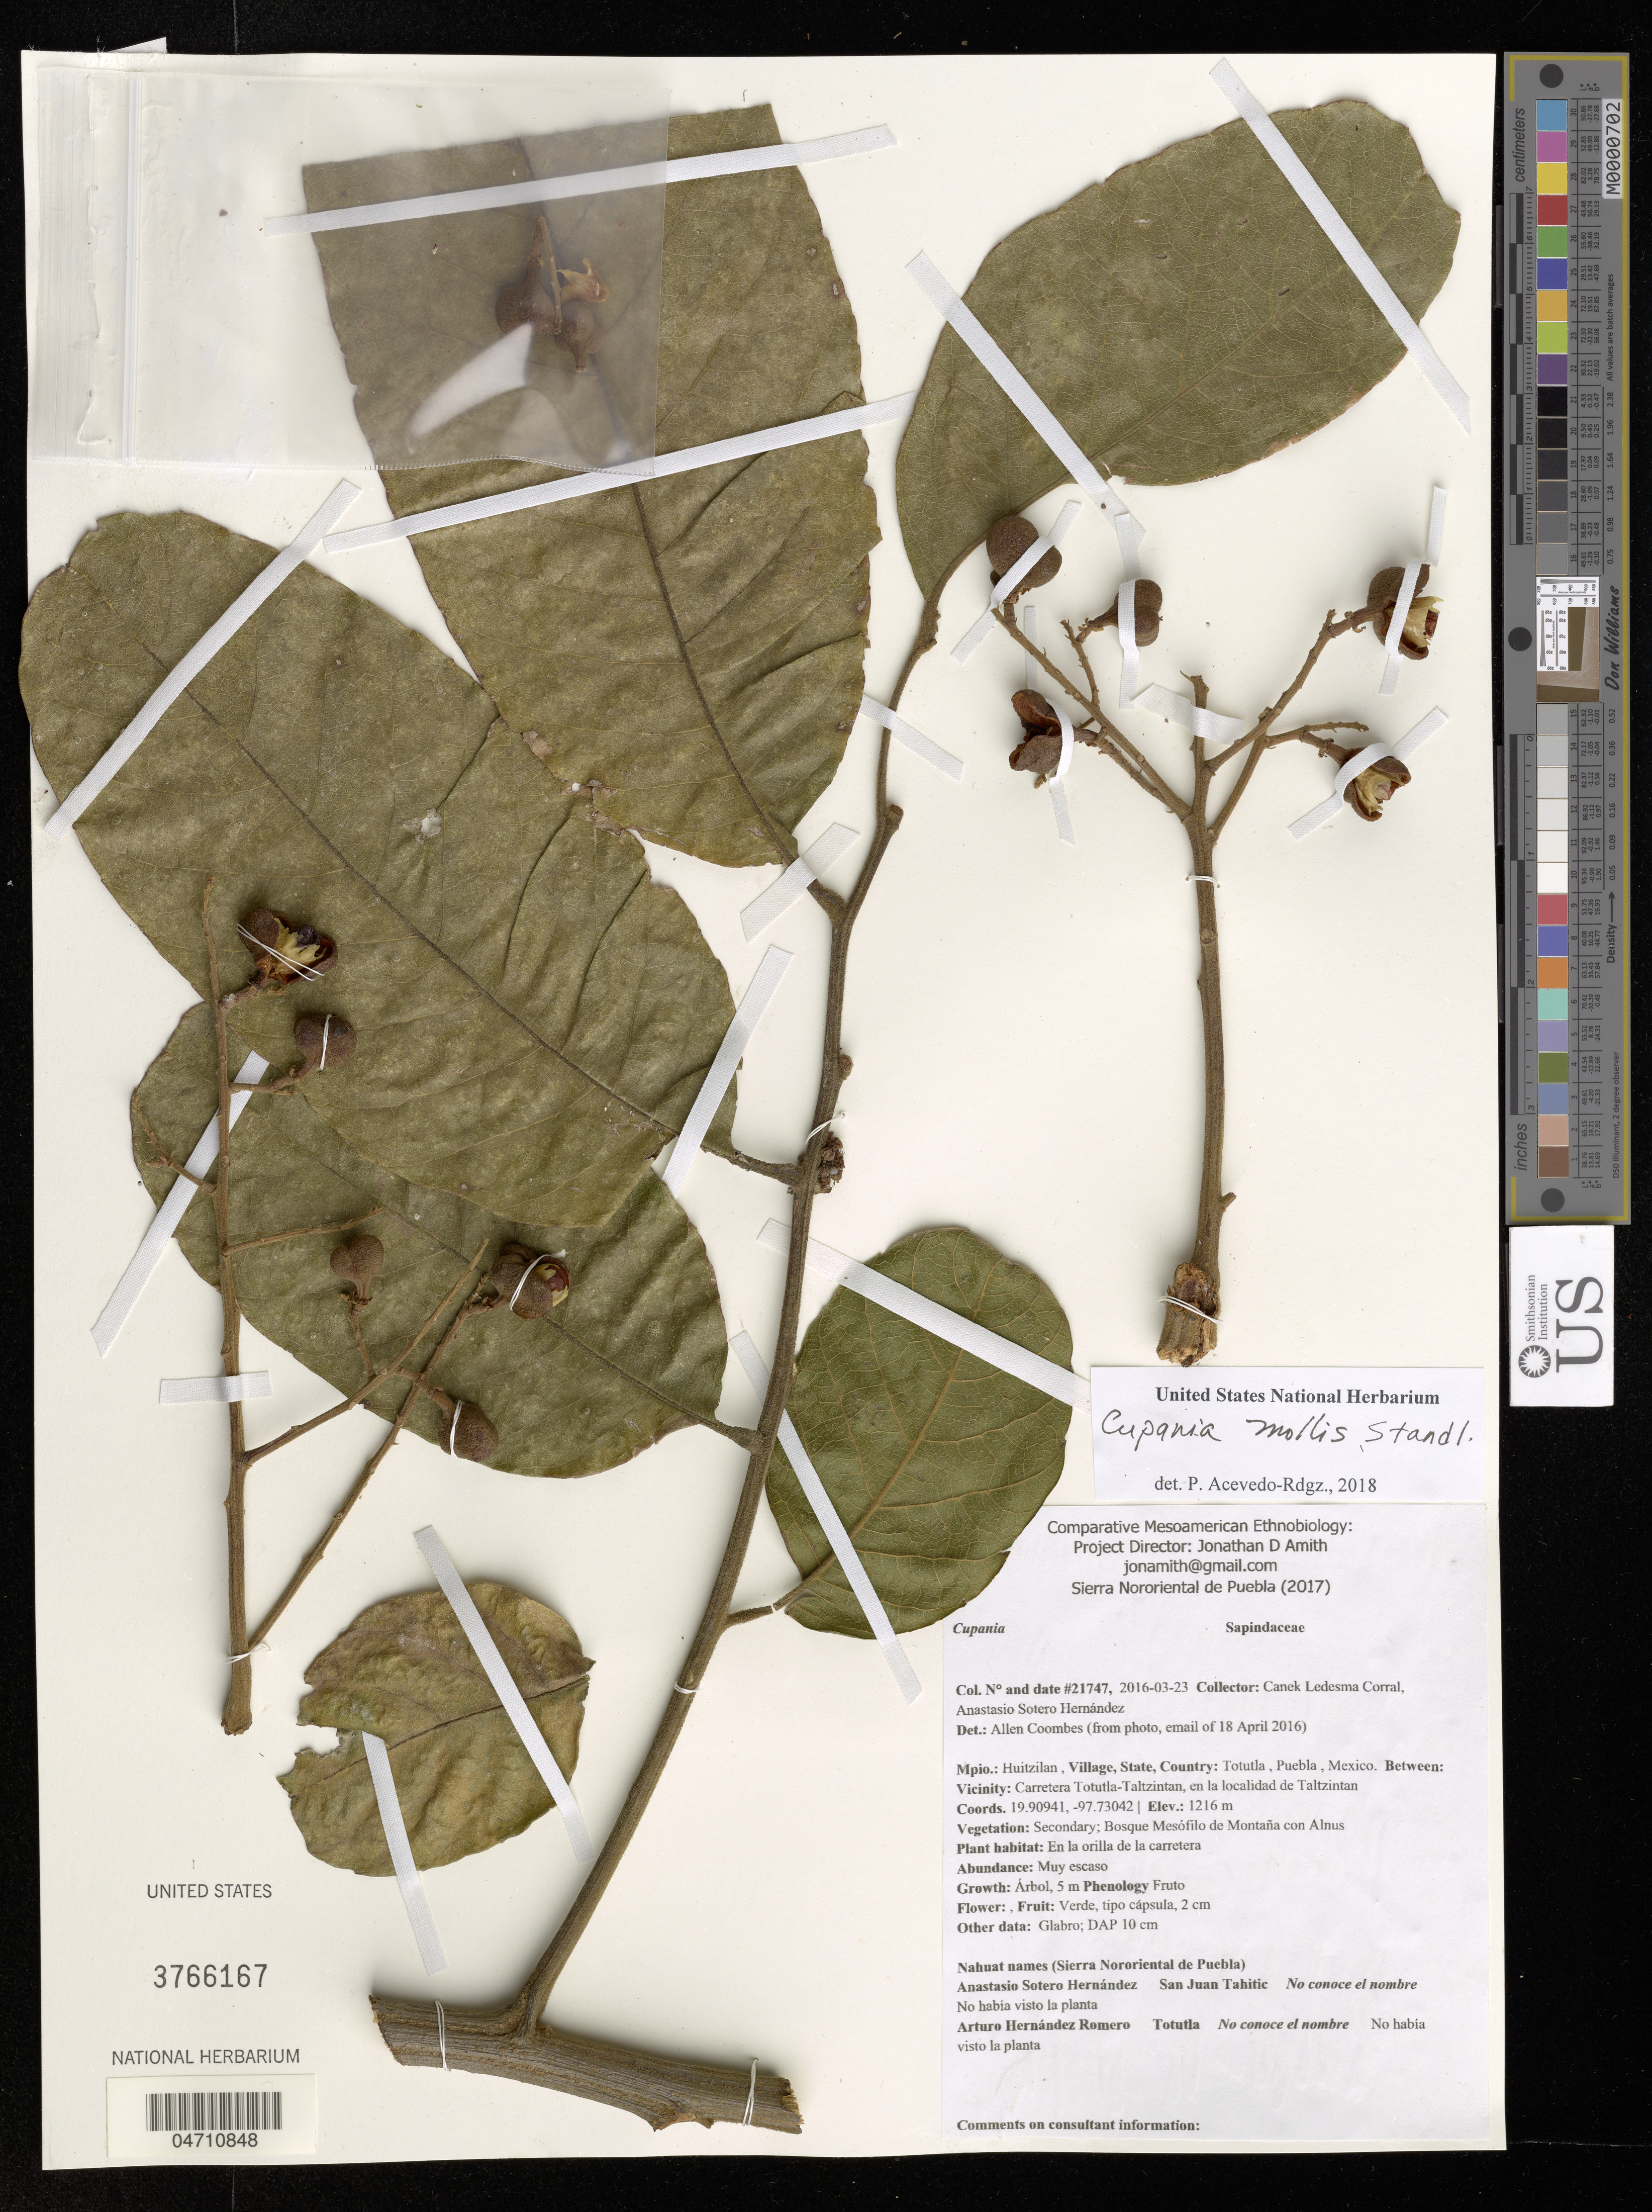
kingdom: Plantae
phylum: Tracheophyta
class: Magnoliopsida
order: Sapindales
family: Sapindaceae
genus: Cupania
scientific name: Cupania mollis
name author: Standl.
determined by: Acevedo-Rodriguez, P., (US), Smithsonian Institution - National Museum of Natural History (UNITED STATES)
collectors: Canek Ledesma C. & A. Sotero H.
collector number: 21747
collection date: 2016-03-23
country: Mexico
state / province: Puebla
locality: Mpio.: Huitzilan, Village: Totutla. Between Vicinity: Carretera Totutla-Taltzintan, en la localidad de Taltzintan.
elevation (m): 1216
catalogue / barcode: US 3766167